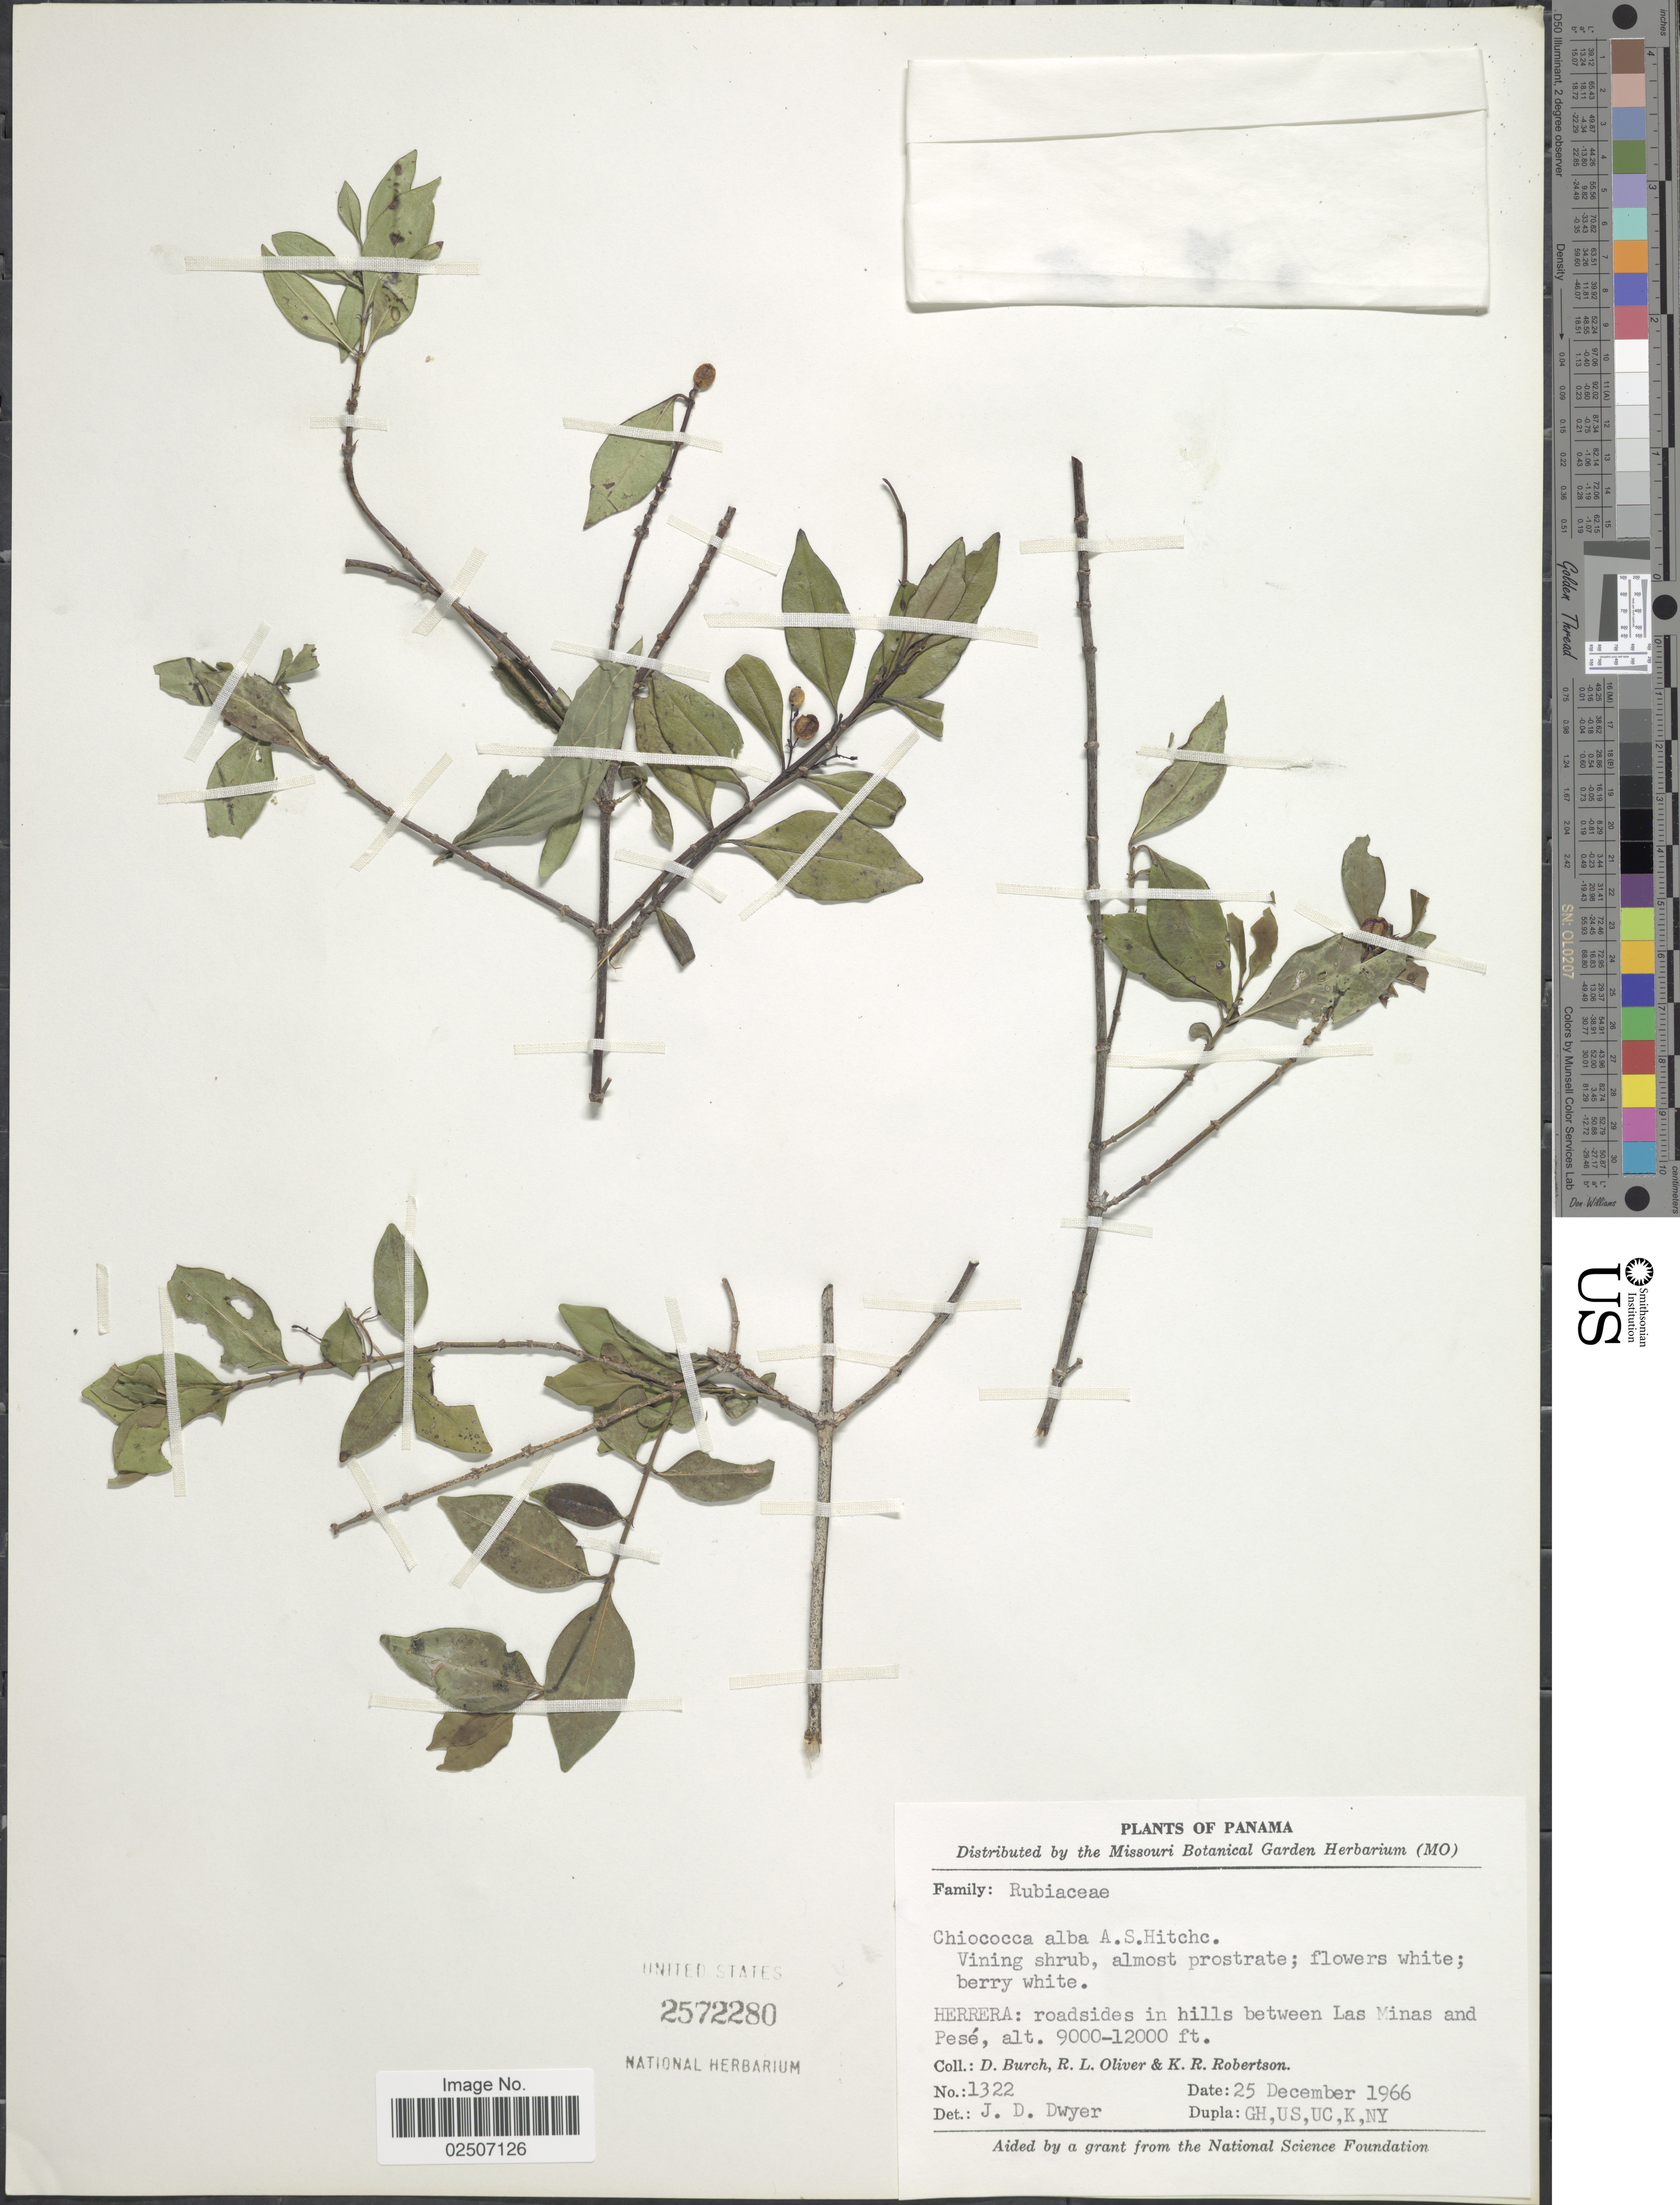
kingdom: Plantae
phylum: Tracheophyta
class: Magnoliopsida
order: Gentianales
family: Rubiaceae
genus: Chiococca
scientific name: Chiococca alba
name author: (L.) Hitchc.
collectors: D. Burch, R. Oliver & K. Robertson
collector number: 1322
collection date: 1966-12-25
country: Panama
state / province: Herrera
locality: Roadsides in hills between Las Minas and Pese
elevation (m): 2743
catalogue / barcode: US 2572280